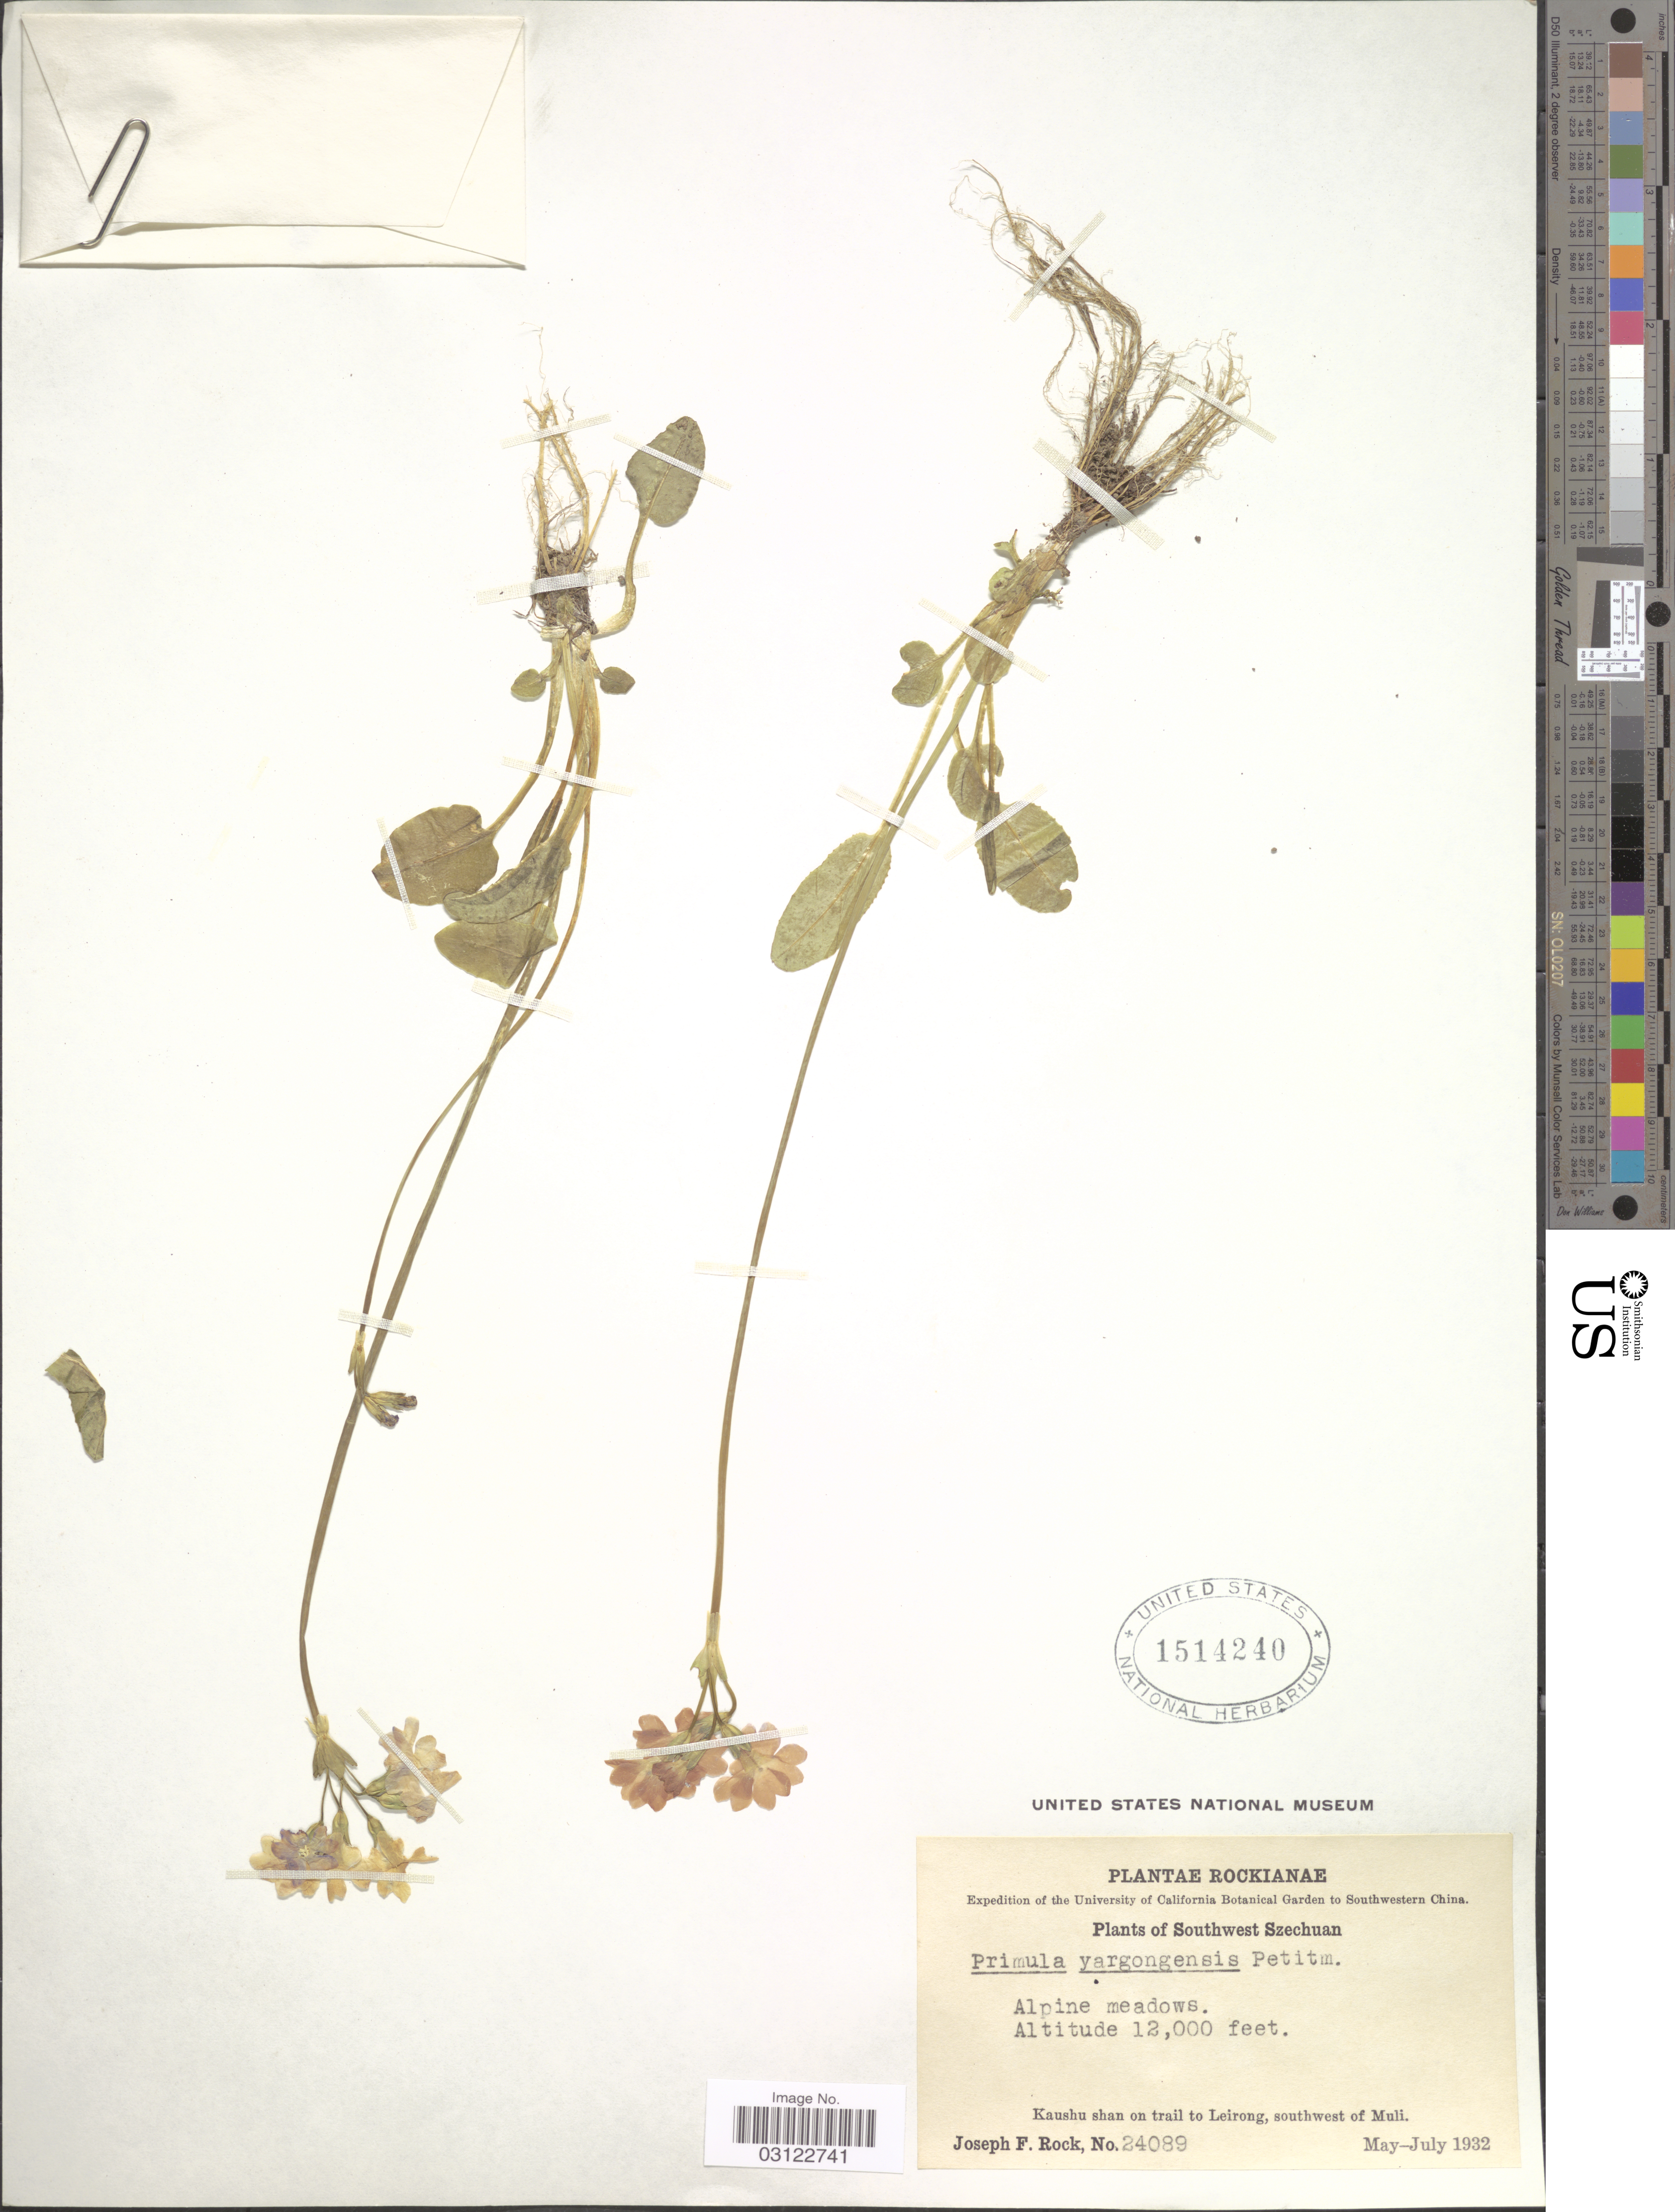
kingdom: Plantae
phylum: Tracheophyta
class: Magnoliopsida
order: Ericales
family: Primulaceae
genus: Primula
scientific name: Primula yargongensis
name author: Petitm.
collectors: J. F. Rock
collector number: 24089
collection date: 1932-05/1932-07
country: China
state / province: Sichuan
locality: Southwestern China. Southwest Szechuan. Alpine meadows. Kaushu shan on trail to Leirong, southwest of Muli.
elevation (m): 3658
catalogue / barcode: US 1514240